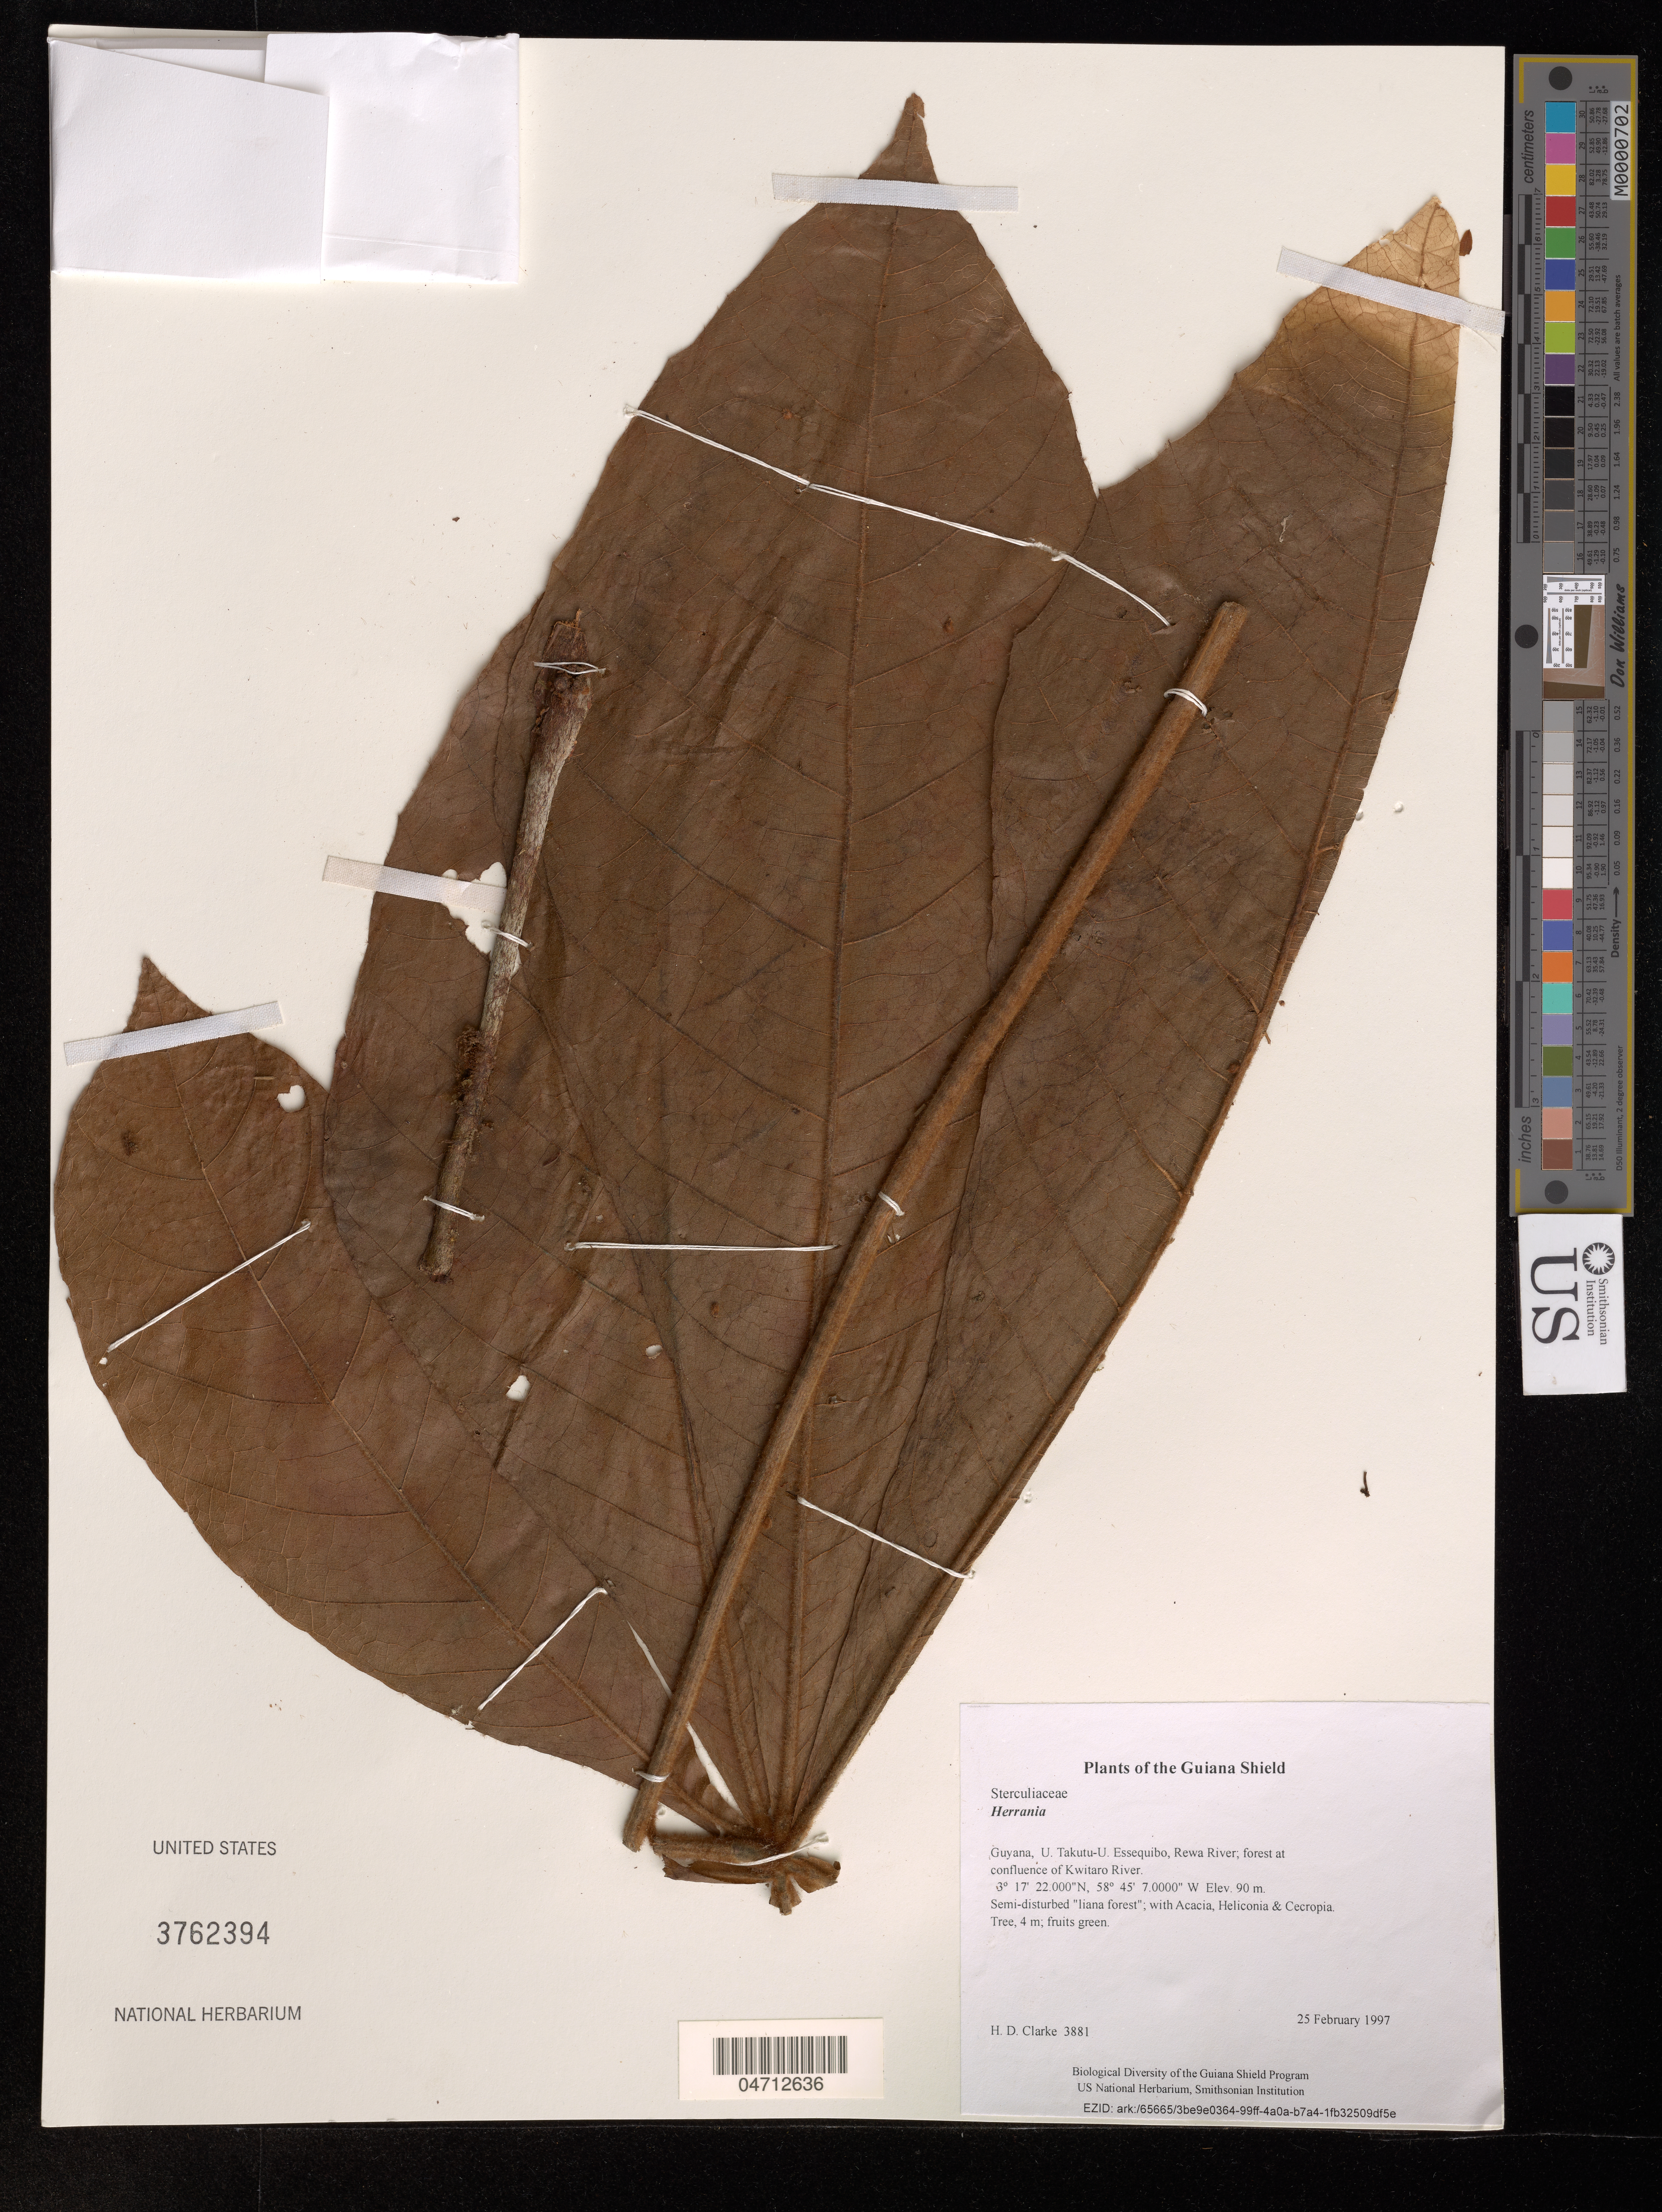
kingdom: Plantae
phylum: Tracheophyta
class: Magnoliopsida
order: Malvales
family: Malvaceae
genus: Herrania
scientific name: Herrania sp.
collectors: H. D. Clarke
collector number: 3881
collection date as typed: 25 February 1997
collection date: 1997-02-25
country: Guyana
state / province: U. Takutu-U. Essequibo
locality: Rewa River; forest at confluence of Kwitaro River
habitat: Semi-disturbed "liana forest"; with Acacia, Heliconia & Cecropia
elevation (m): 90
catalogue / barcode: US 3762394